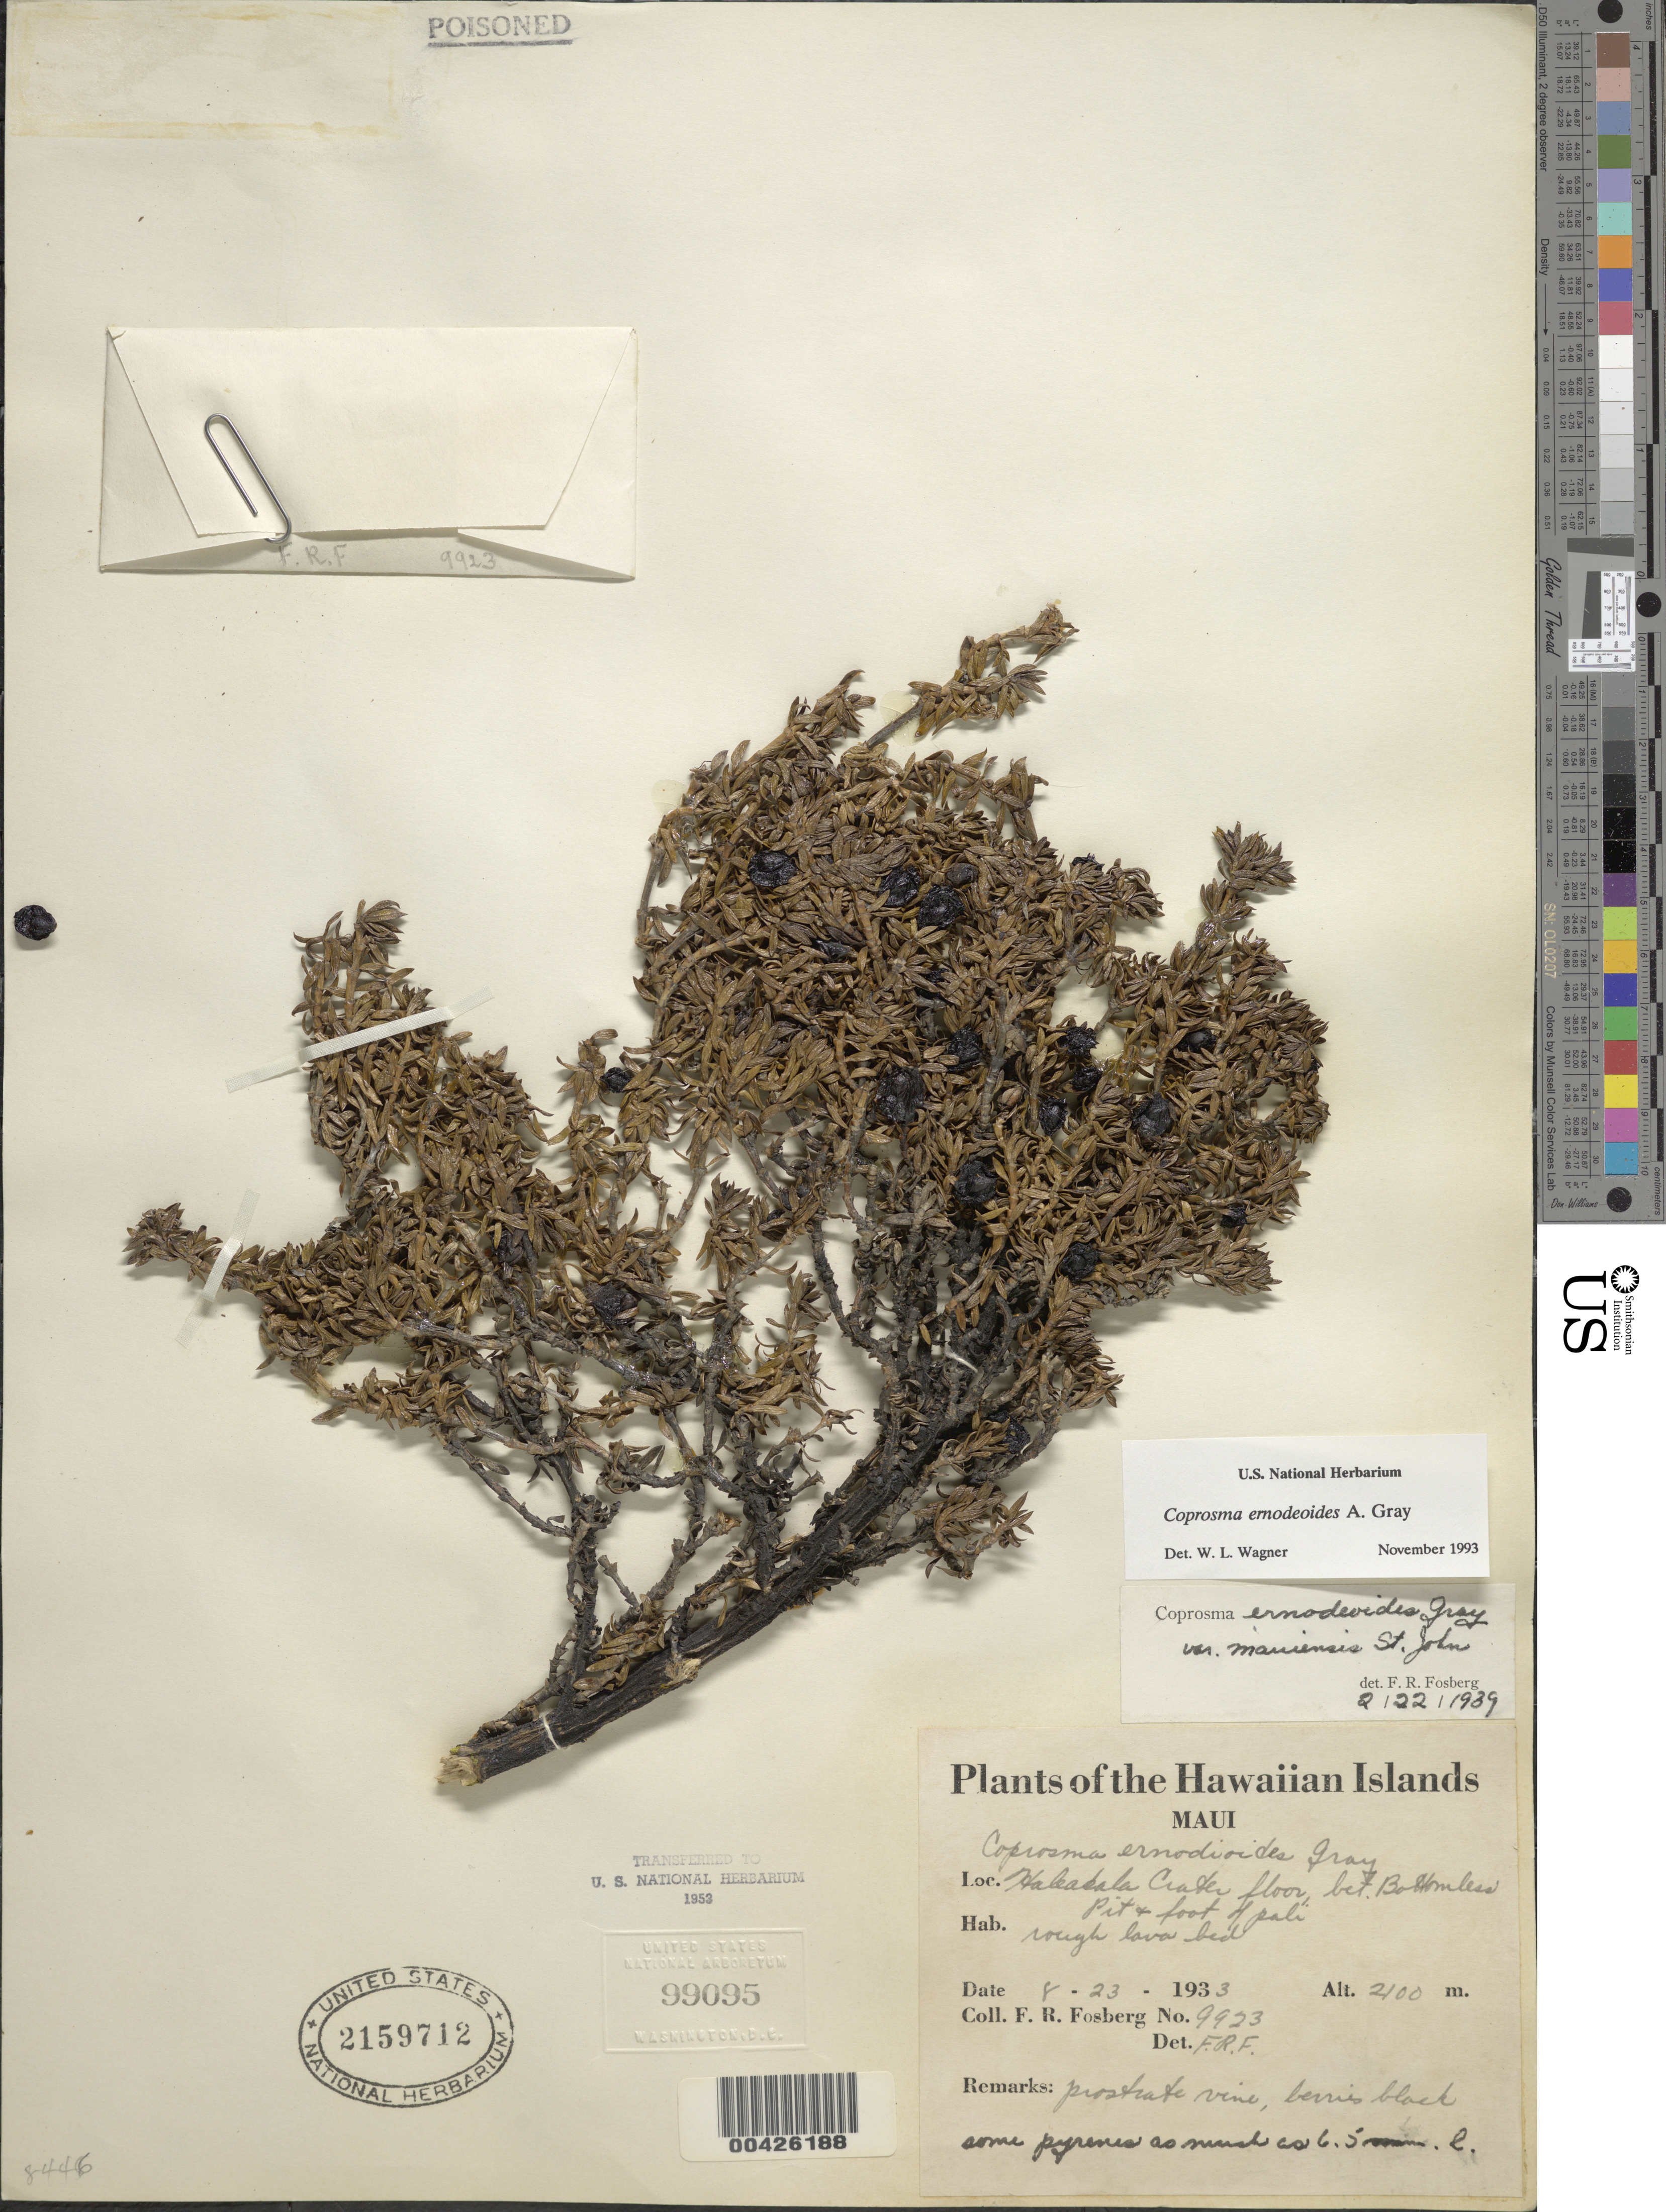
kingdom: Plantae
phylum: Tracheophyta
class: Magnoliopsida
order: Gentianales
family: Rubiaceae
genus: Coprosma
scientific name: Coprosma ernodeoides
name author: A. Gray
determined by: Wagner, W. L., (BOT), Smithsonian Institution - National Museum of Natural History (UNITED STATES)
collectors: F. R. Fosberg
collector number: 9923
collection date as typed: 23 Aug 1933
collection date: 1933-08-23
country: United States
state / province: Hawaii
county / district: Maui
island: Maui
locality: Haleakala Crater floor, between Bottomless Pit and foot of pali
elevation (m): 2100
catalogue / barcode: US 2159712